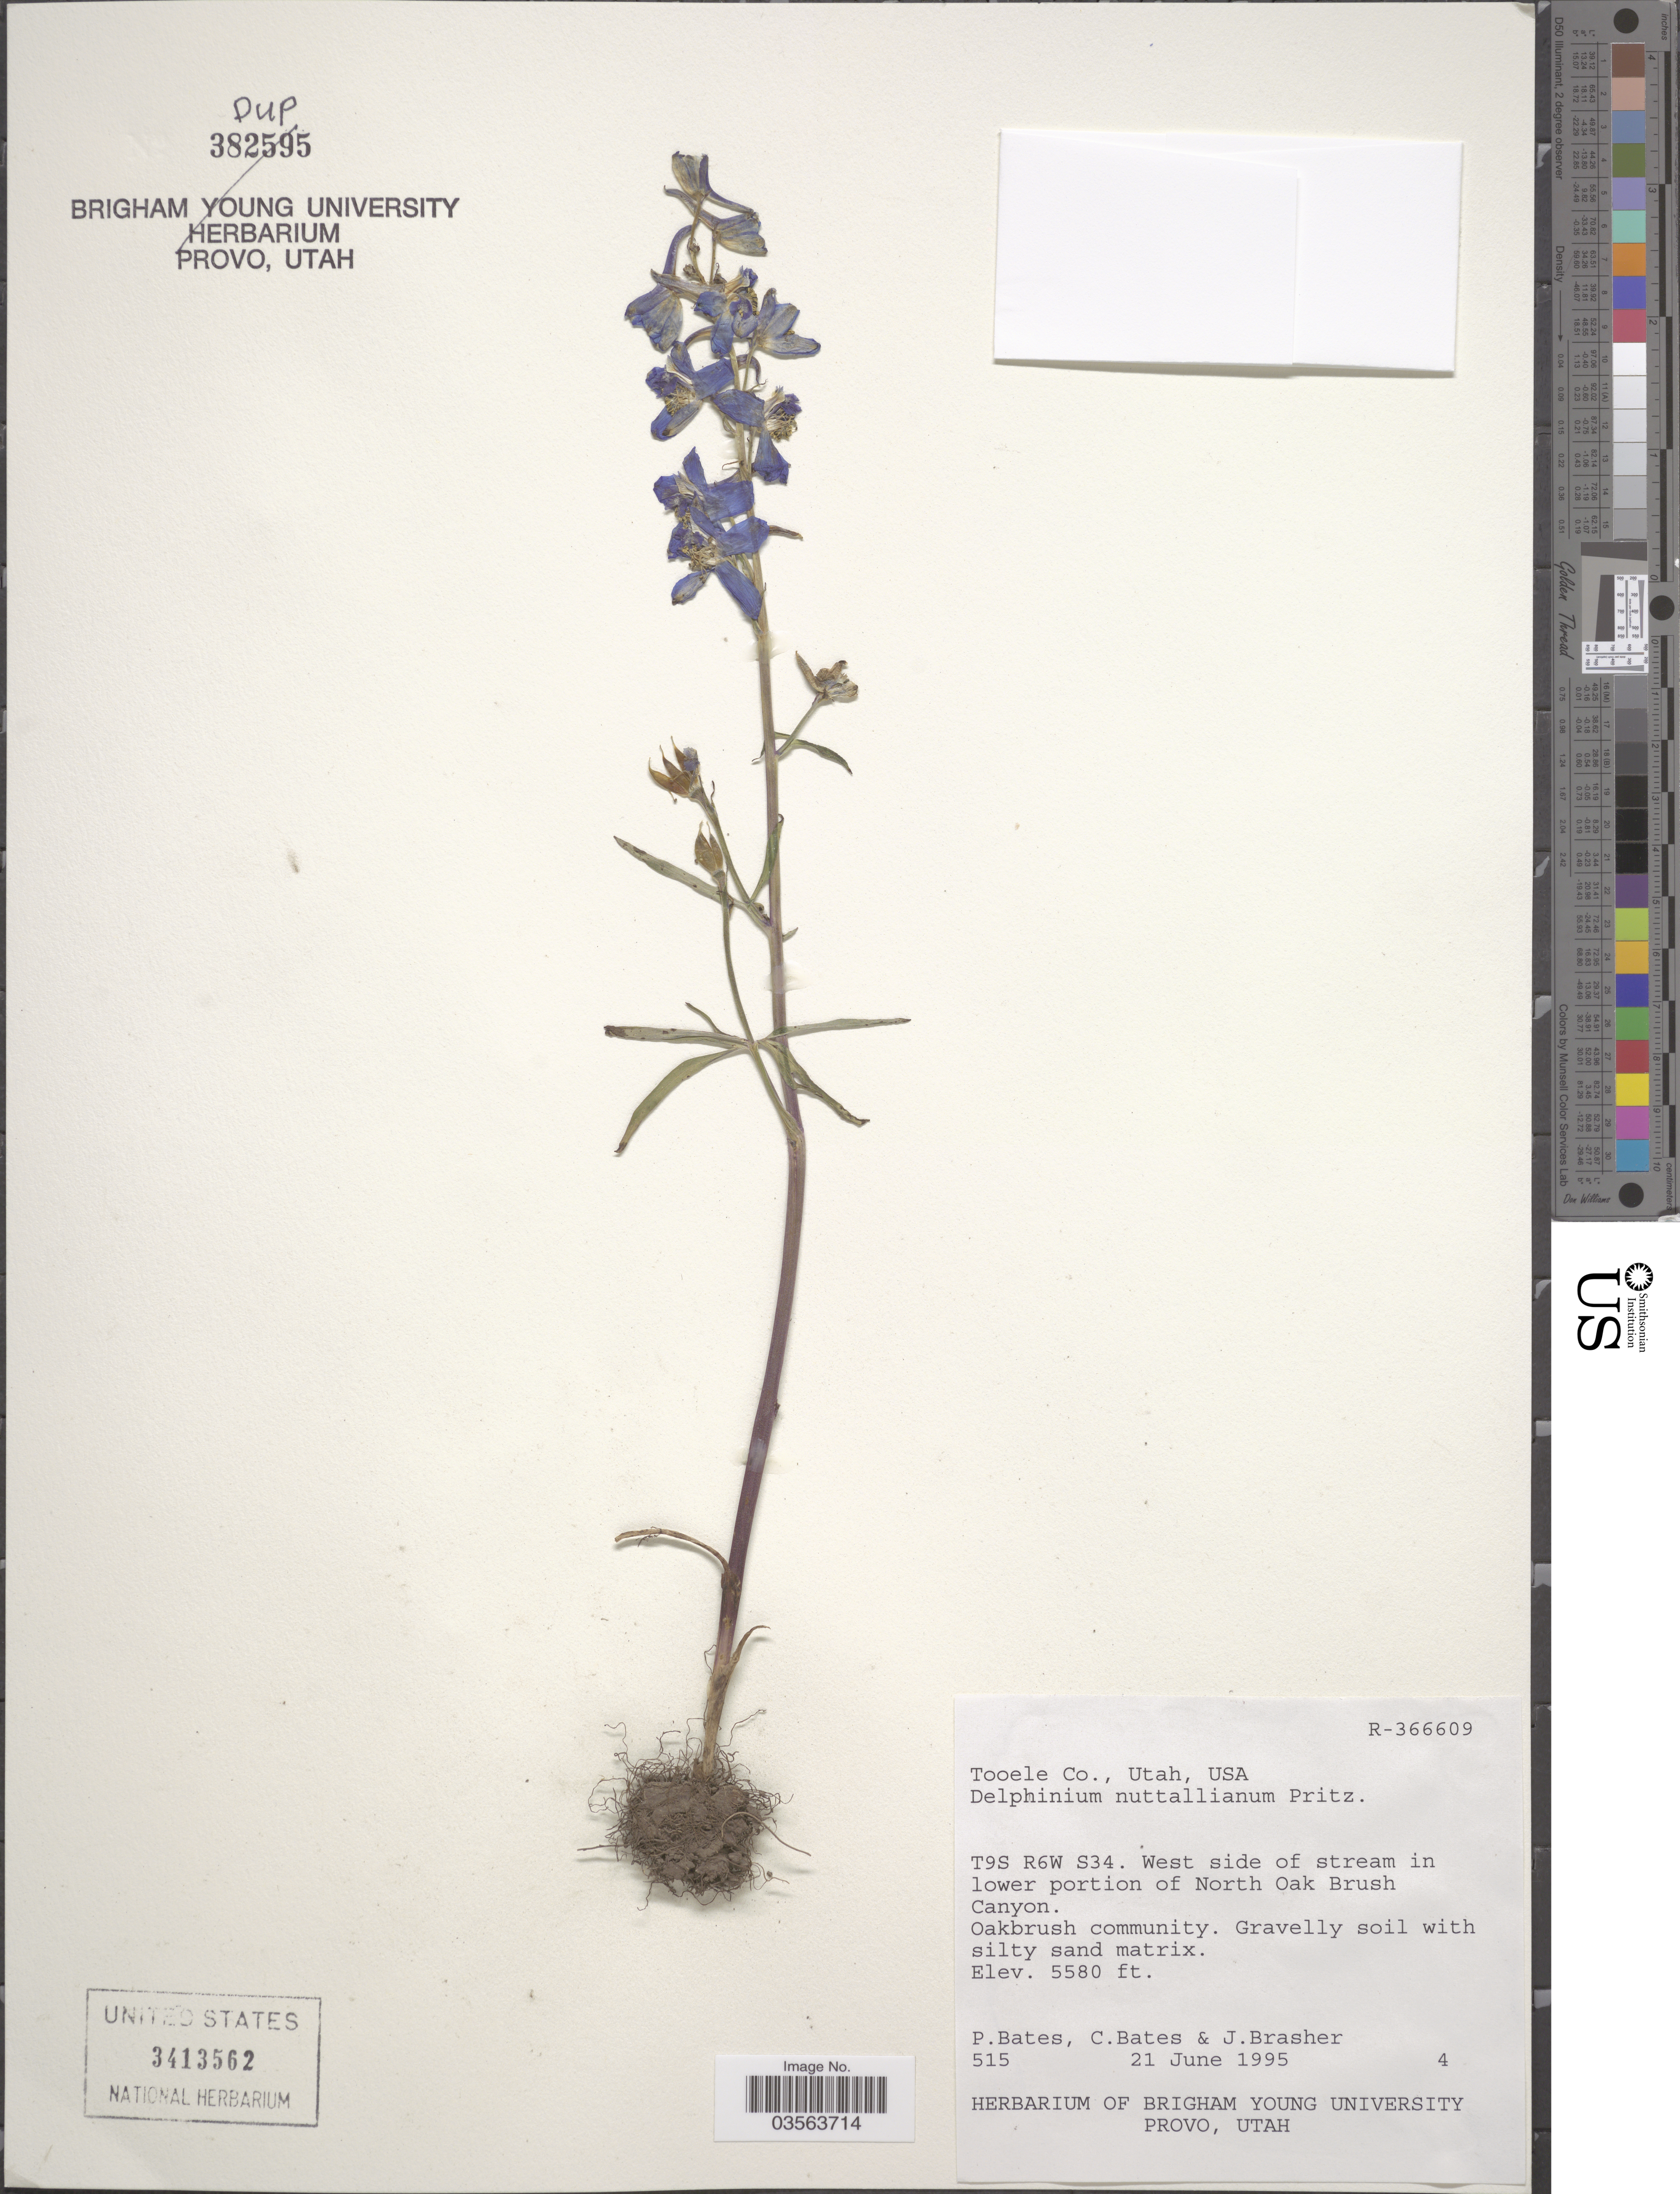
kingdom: Plantae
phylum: Tracheophyta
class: Magnoliopsida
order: Ranunculales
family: Ranunculaceae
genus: Delphinium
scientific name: Delphinium nuttallianum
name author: E. Pritz. ex Walpers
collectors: P. Bates, C. Bates & J. Brasher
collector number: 515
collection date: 1995-06-21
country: United States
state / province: Utah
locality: Tooele Co. T9S R6W S34. West side of stream in lower portion of North Oak Brush Canyon.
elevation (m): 1701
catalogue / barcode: US 3413562